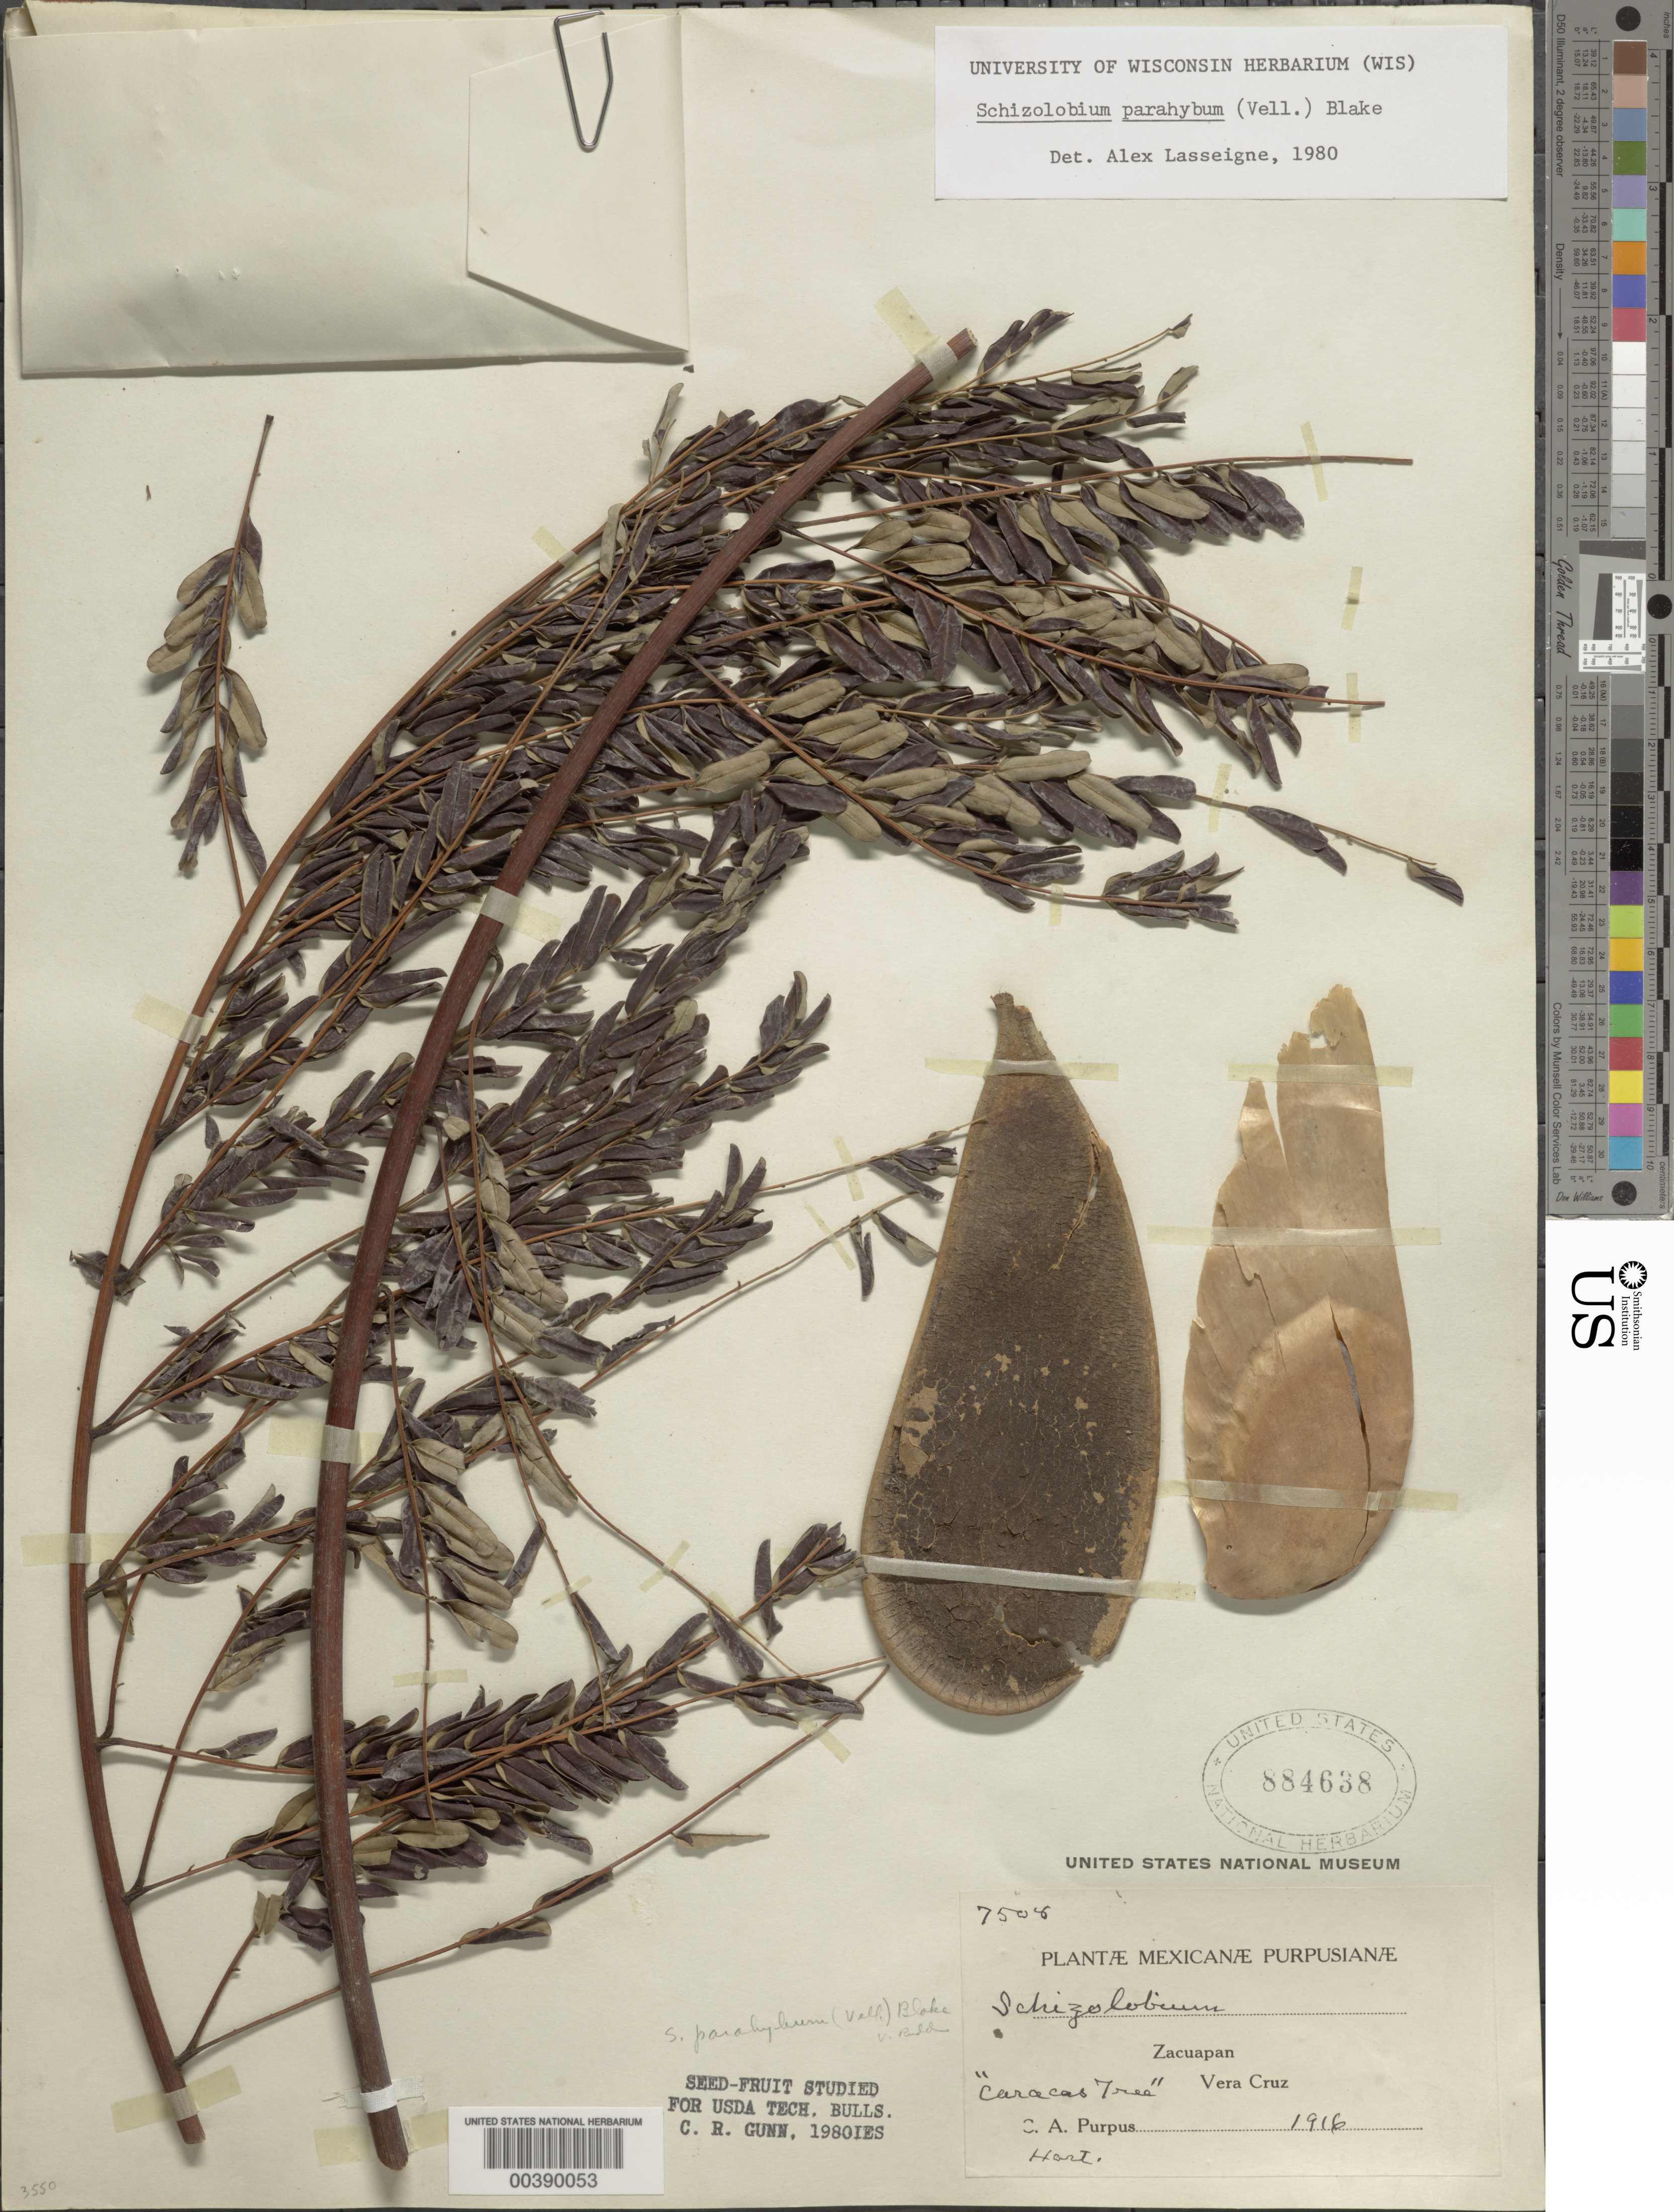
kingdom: Plantae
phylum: Tracheophyta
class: Magnoliopsida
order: Fabales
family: Fabaceae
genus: Schizolobium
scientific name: Schizolobium parahyba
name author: (Vell.) S.F. Blake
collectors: C. A. Purpus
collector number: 7508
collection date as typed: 1916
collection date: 1916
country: Mexico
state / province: Veracruz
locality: Zacuapan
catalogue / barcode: US 884638